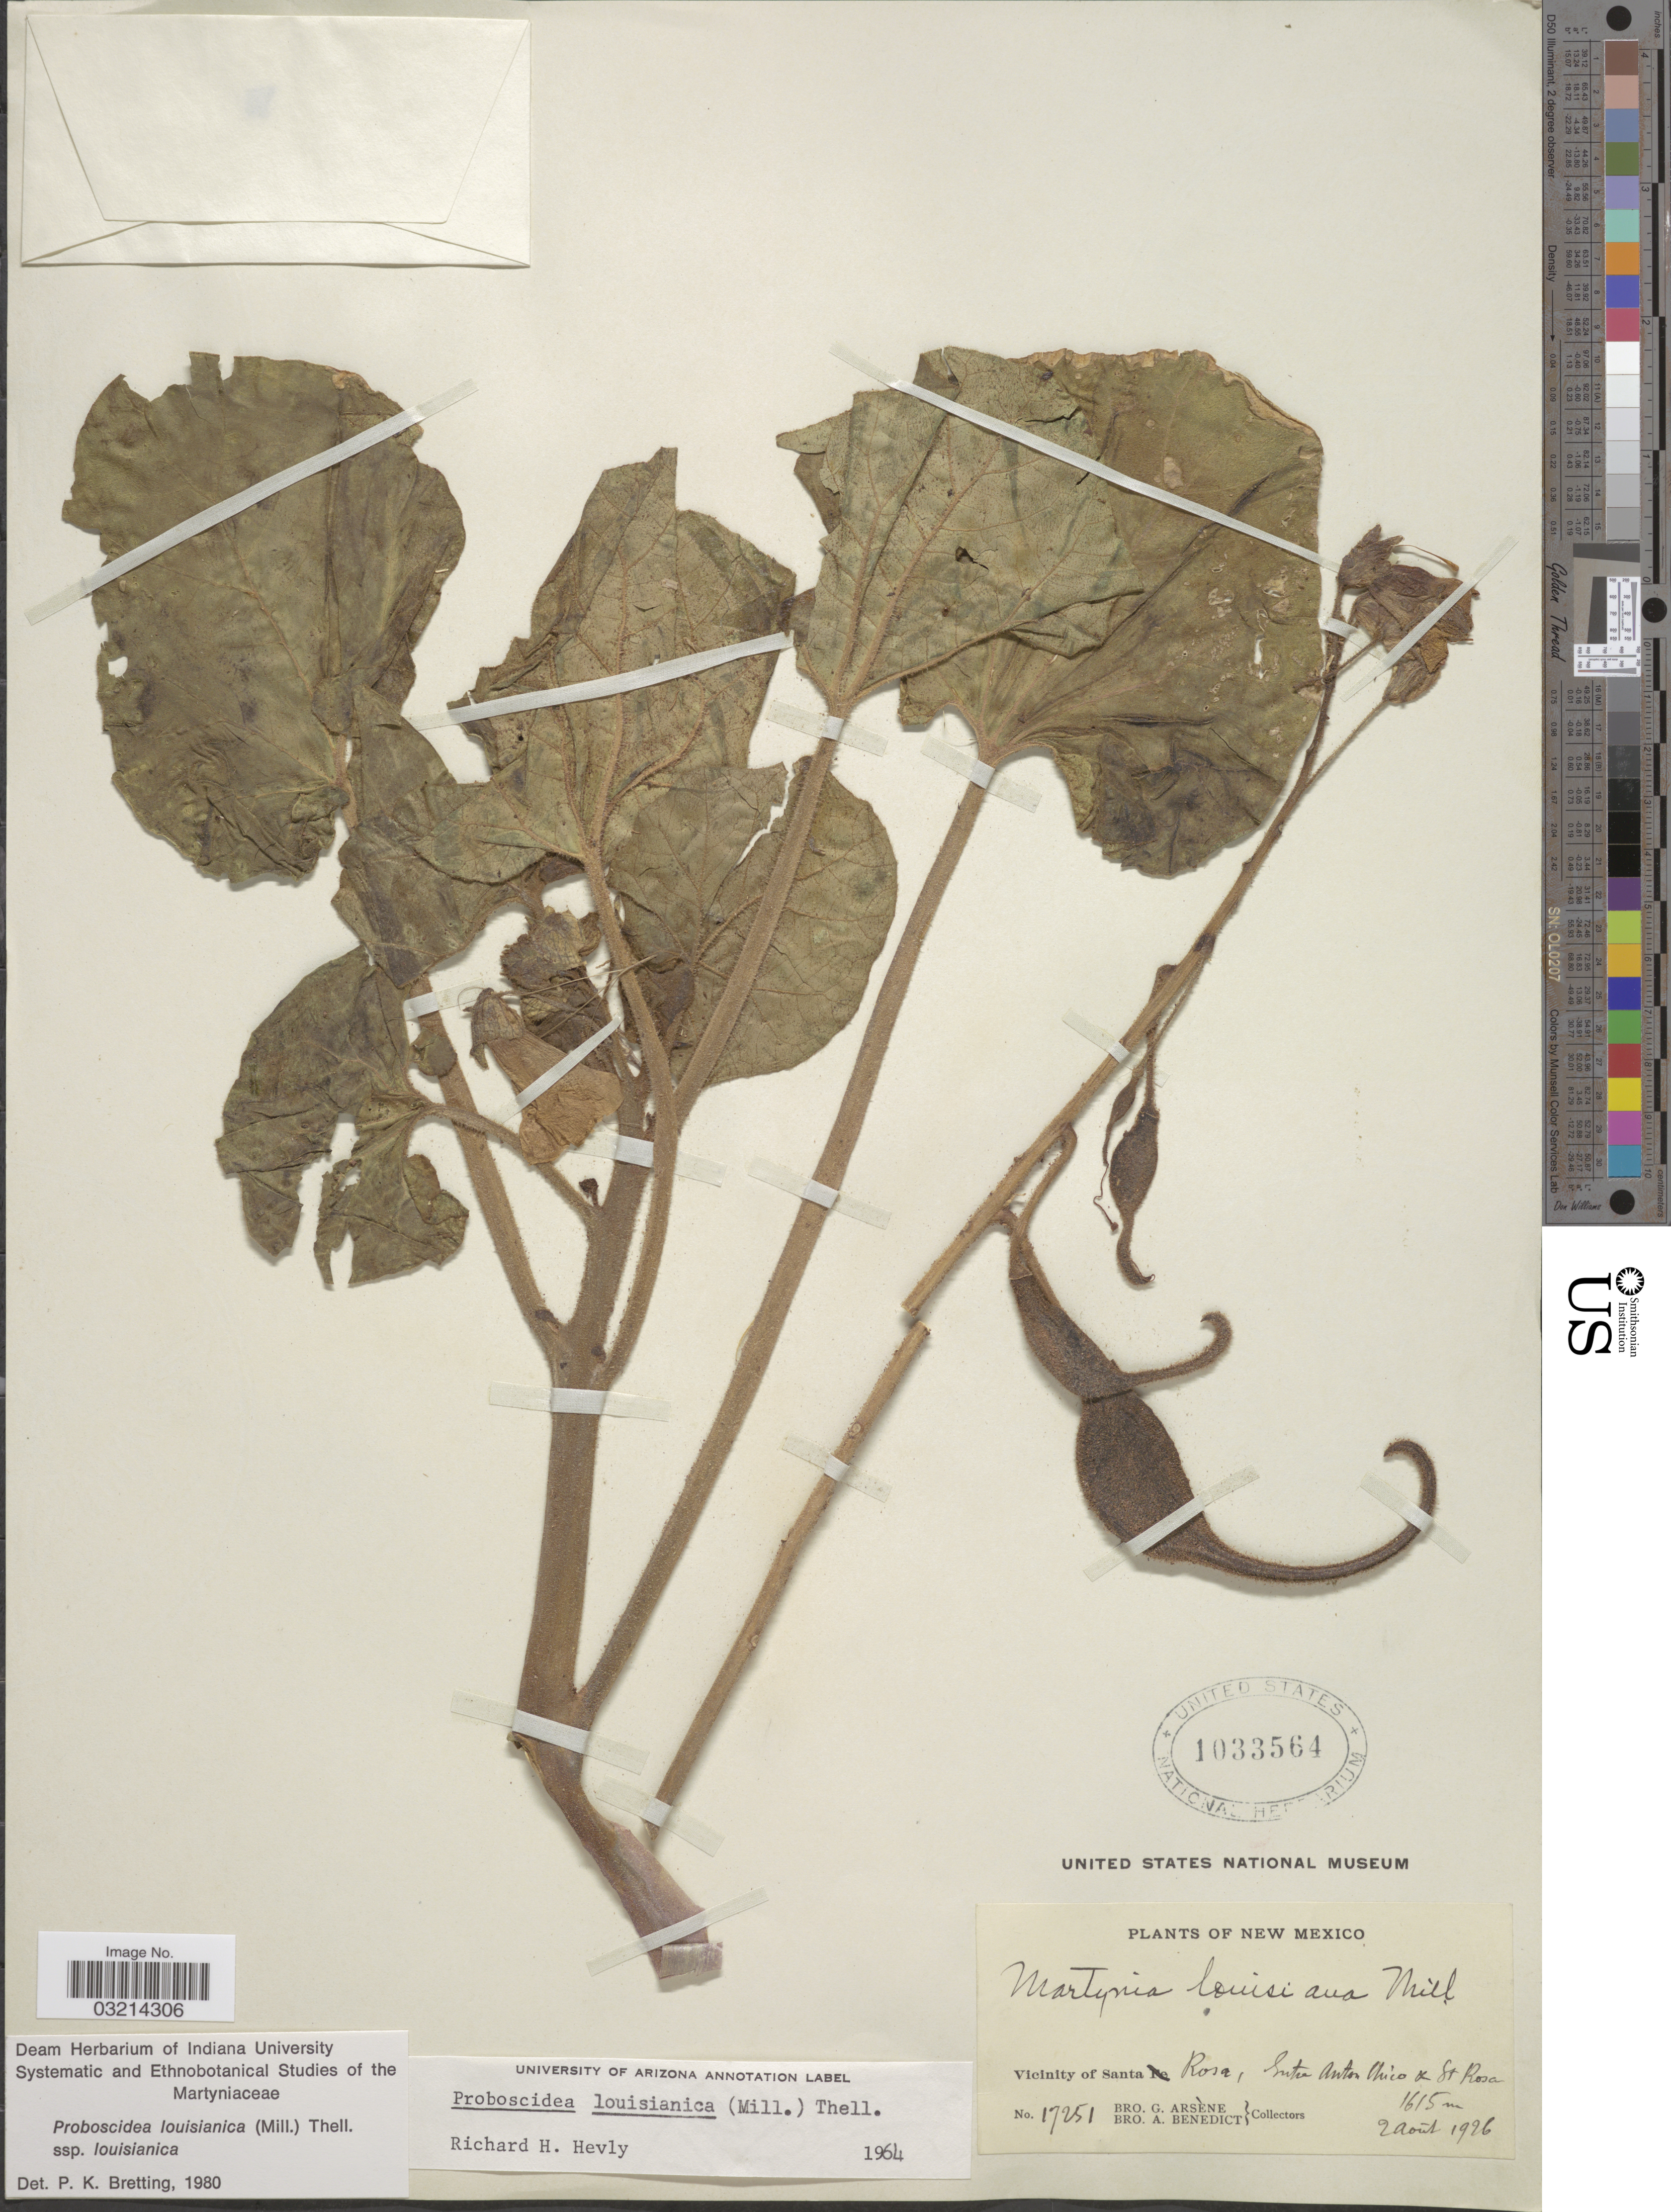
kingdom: Plantae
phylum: Tracheophyta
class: Magnoliopsida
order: Lamiales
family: Martyniaceae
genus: Proboscidea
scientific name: Proboscidea louisianica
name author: Thell.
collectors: Bro. G. Arsène & Bro. A. Benedict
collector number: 17251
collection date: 1926-08-02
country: United States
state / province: New Mexico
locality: Vicinity of Santa Rosa, Entre Anton Chico & St. Rosa.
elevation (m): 1615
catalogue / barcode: US 1033564